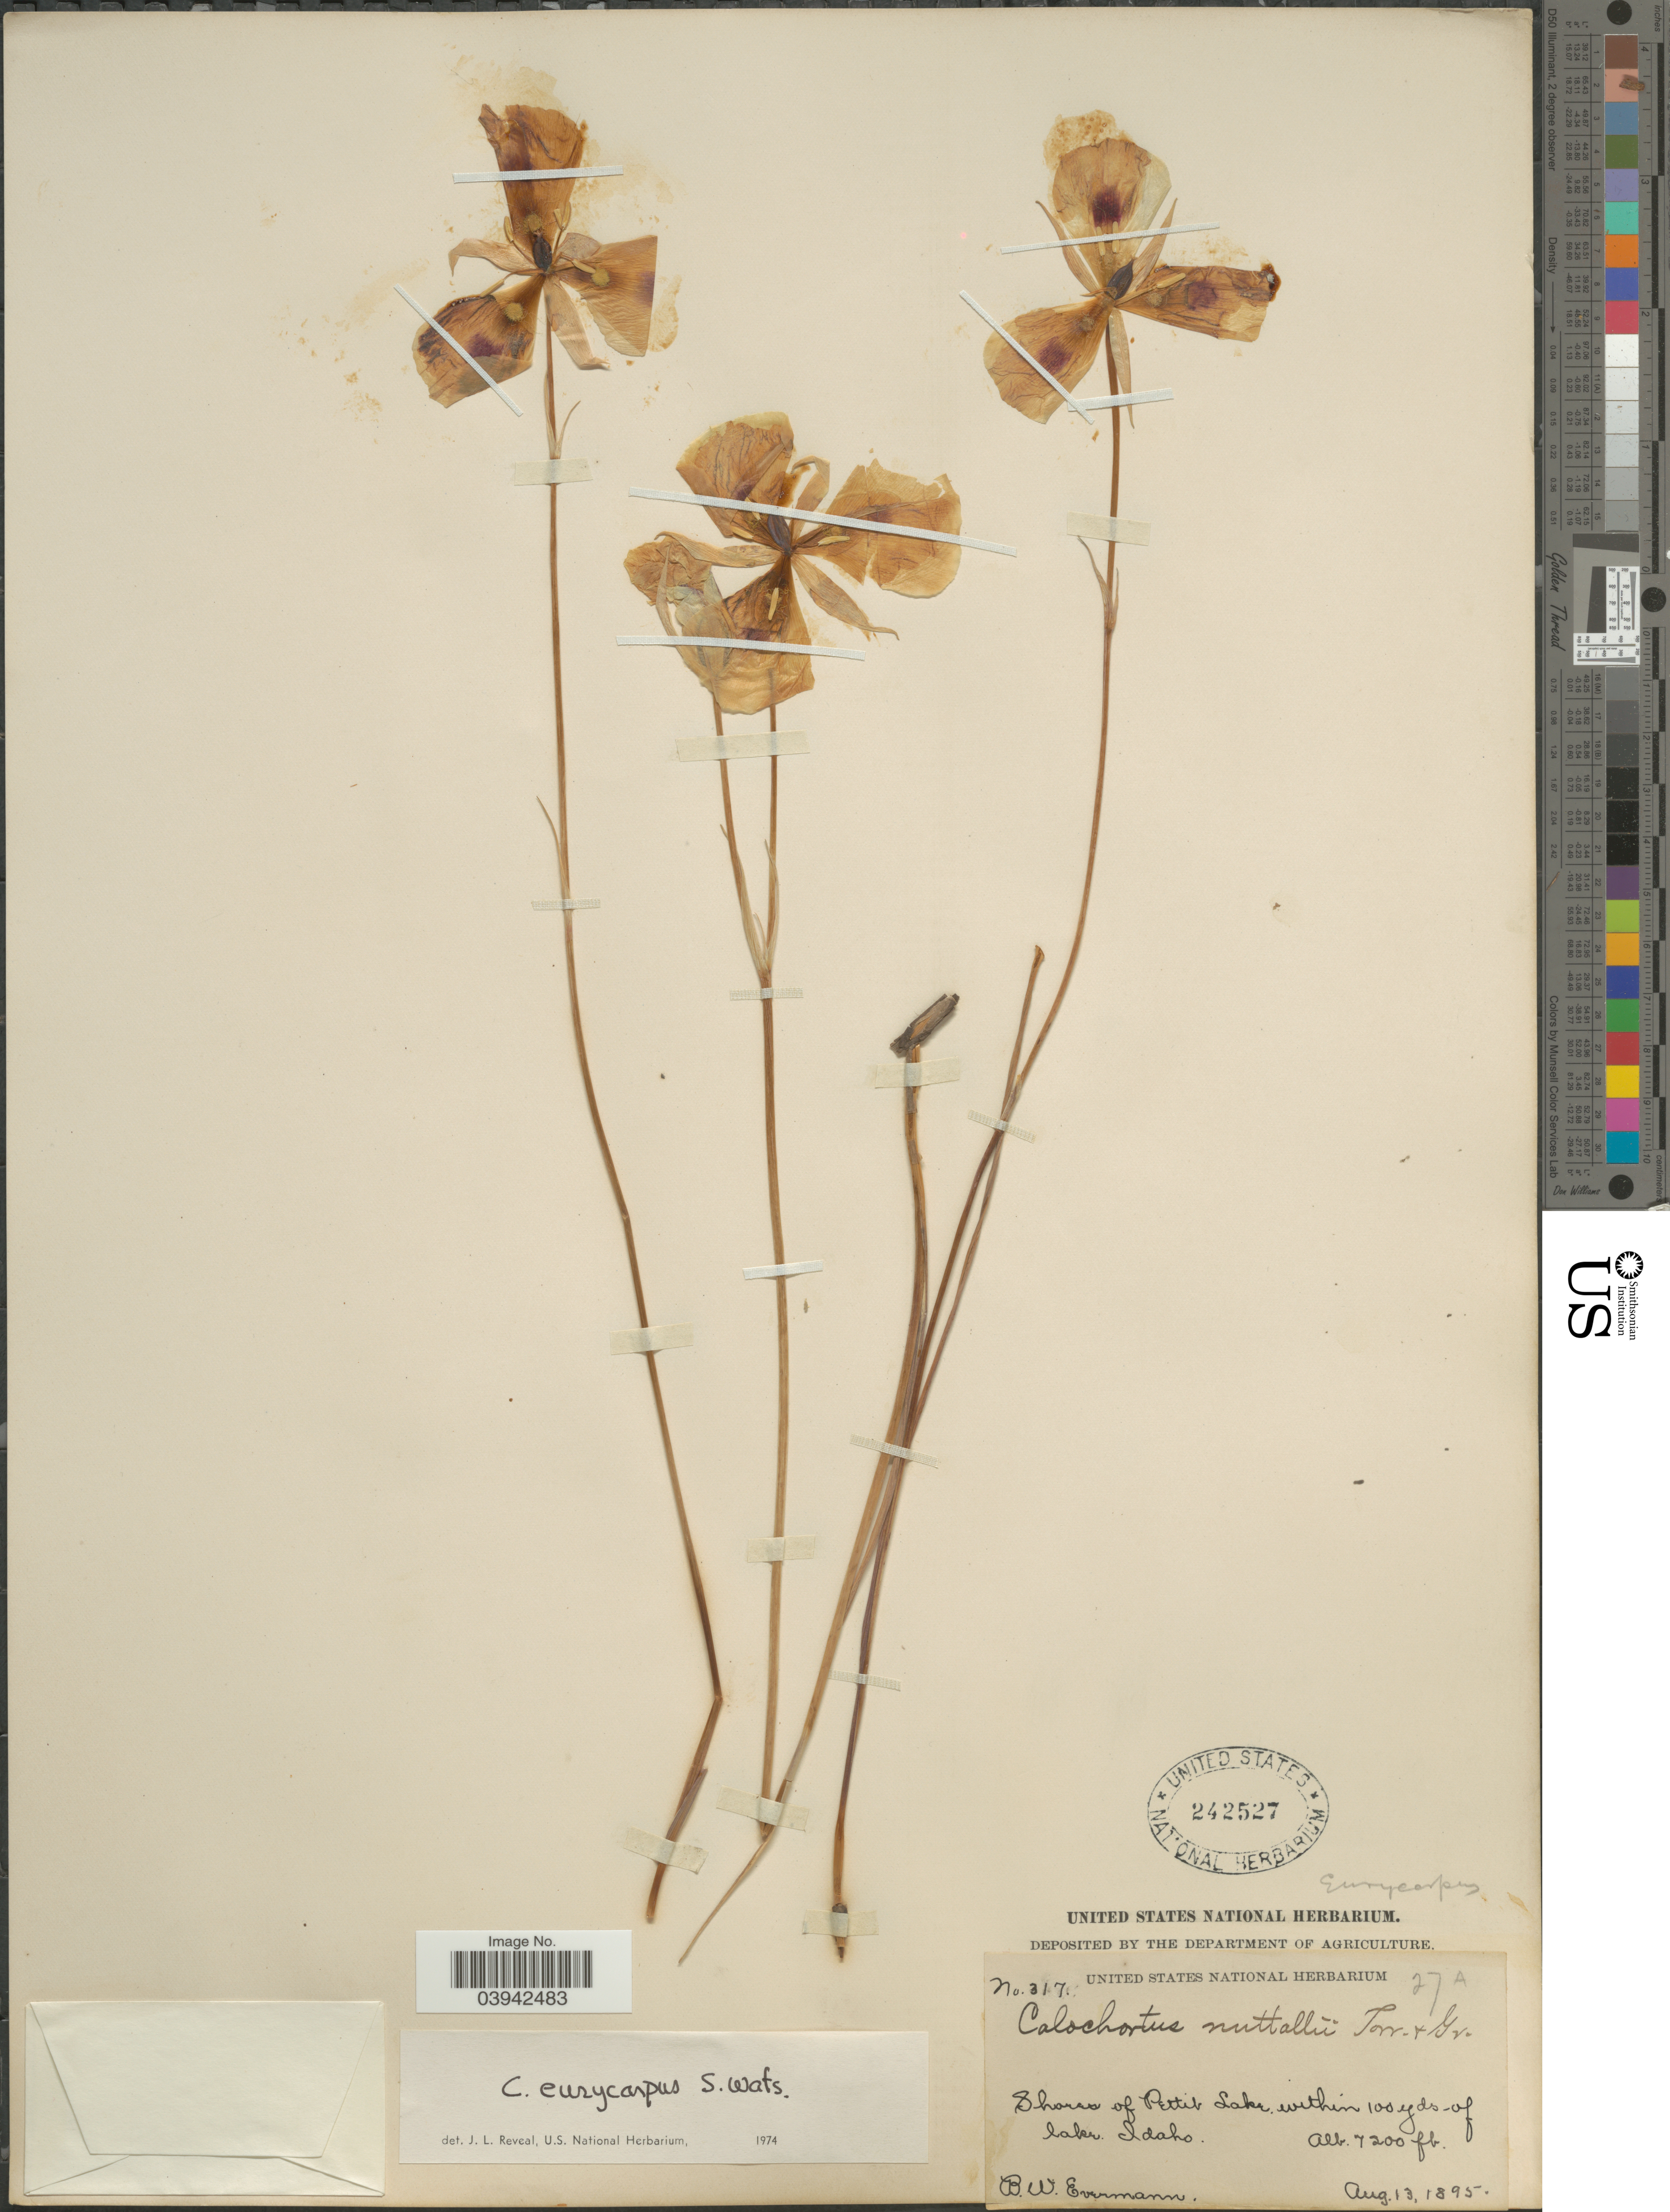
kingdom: Plantae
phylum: Tracheophyta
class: Liliopsida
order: Liliales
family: Liliaceae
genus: Calochortus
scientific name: Calochortus eurycarpus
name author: S. Watson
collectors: B. W. Evermann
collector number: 317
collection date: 1895-08-13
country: United States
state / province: Idaho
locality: Shores of Pettit Lake, within 100 yds of Lake.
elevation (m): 2195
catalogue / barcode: US 242527